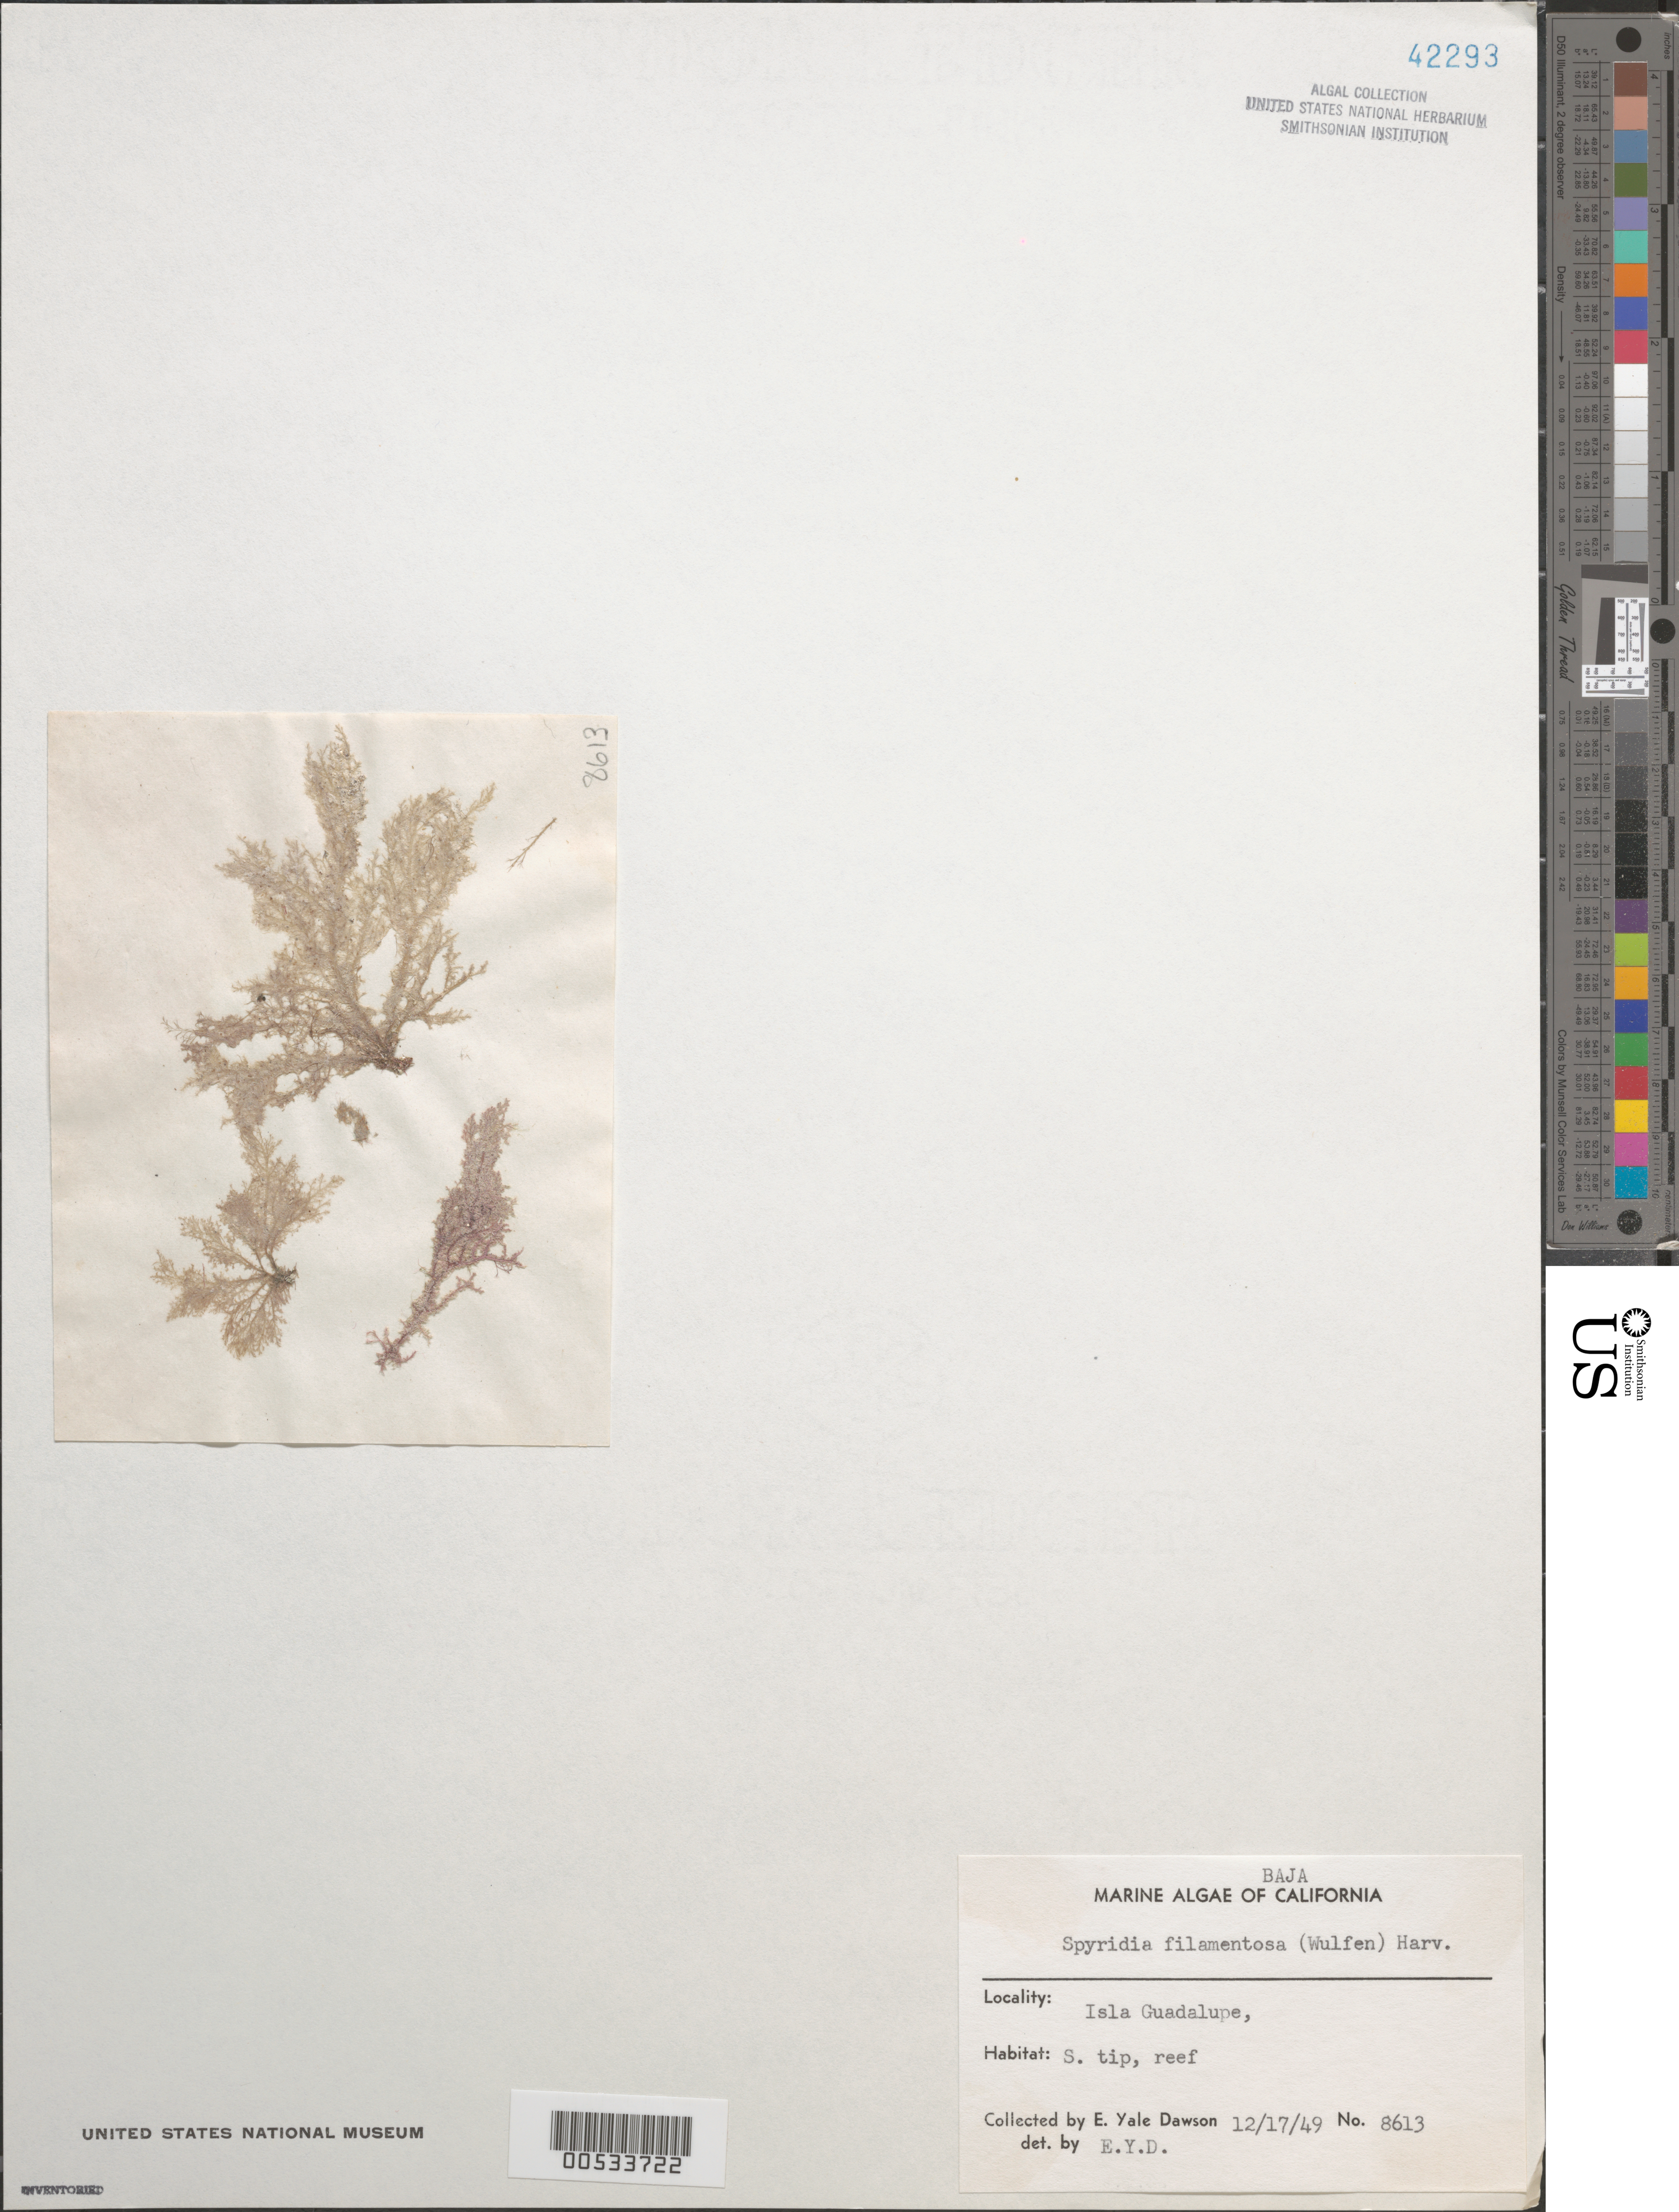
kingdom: Plantae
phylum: Rhodophyta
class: Florideophyceae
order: Ceramiales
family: Spyridiaceae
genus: Spyridia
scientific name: Spyridia filamentosa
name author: (Wulfen) Harv.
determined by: Dawson, E. Y.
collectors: E. Y. Dawson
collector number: EYD 8613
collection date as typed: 17 Dec 1949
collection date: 1949-12-17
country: Mexico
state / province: Baja California Norte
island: Isla Guadalupe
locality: South part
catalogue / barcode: US 42293